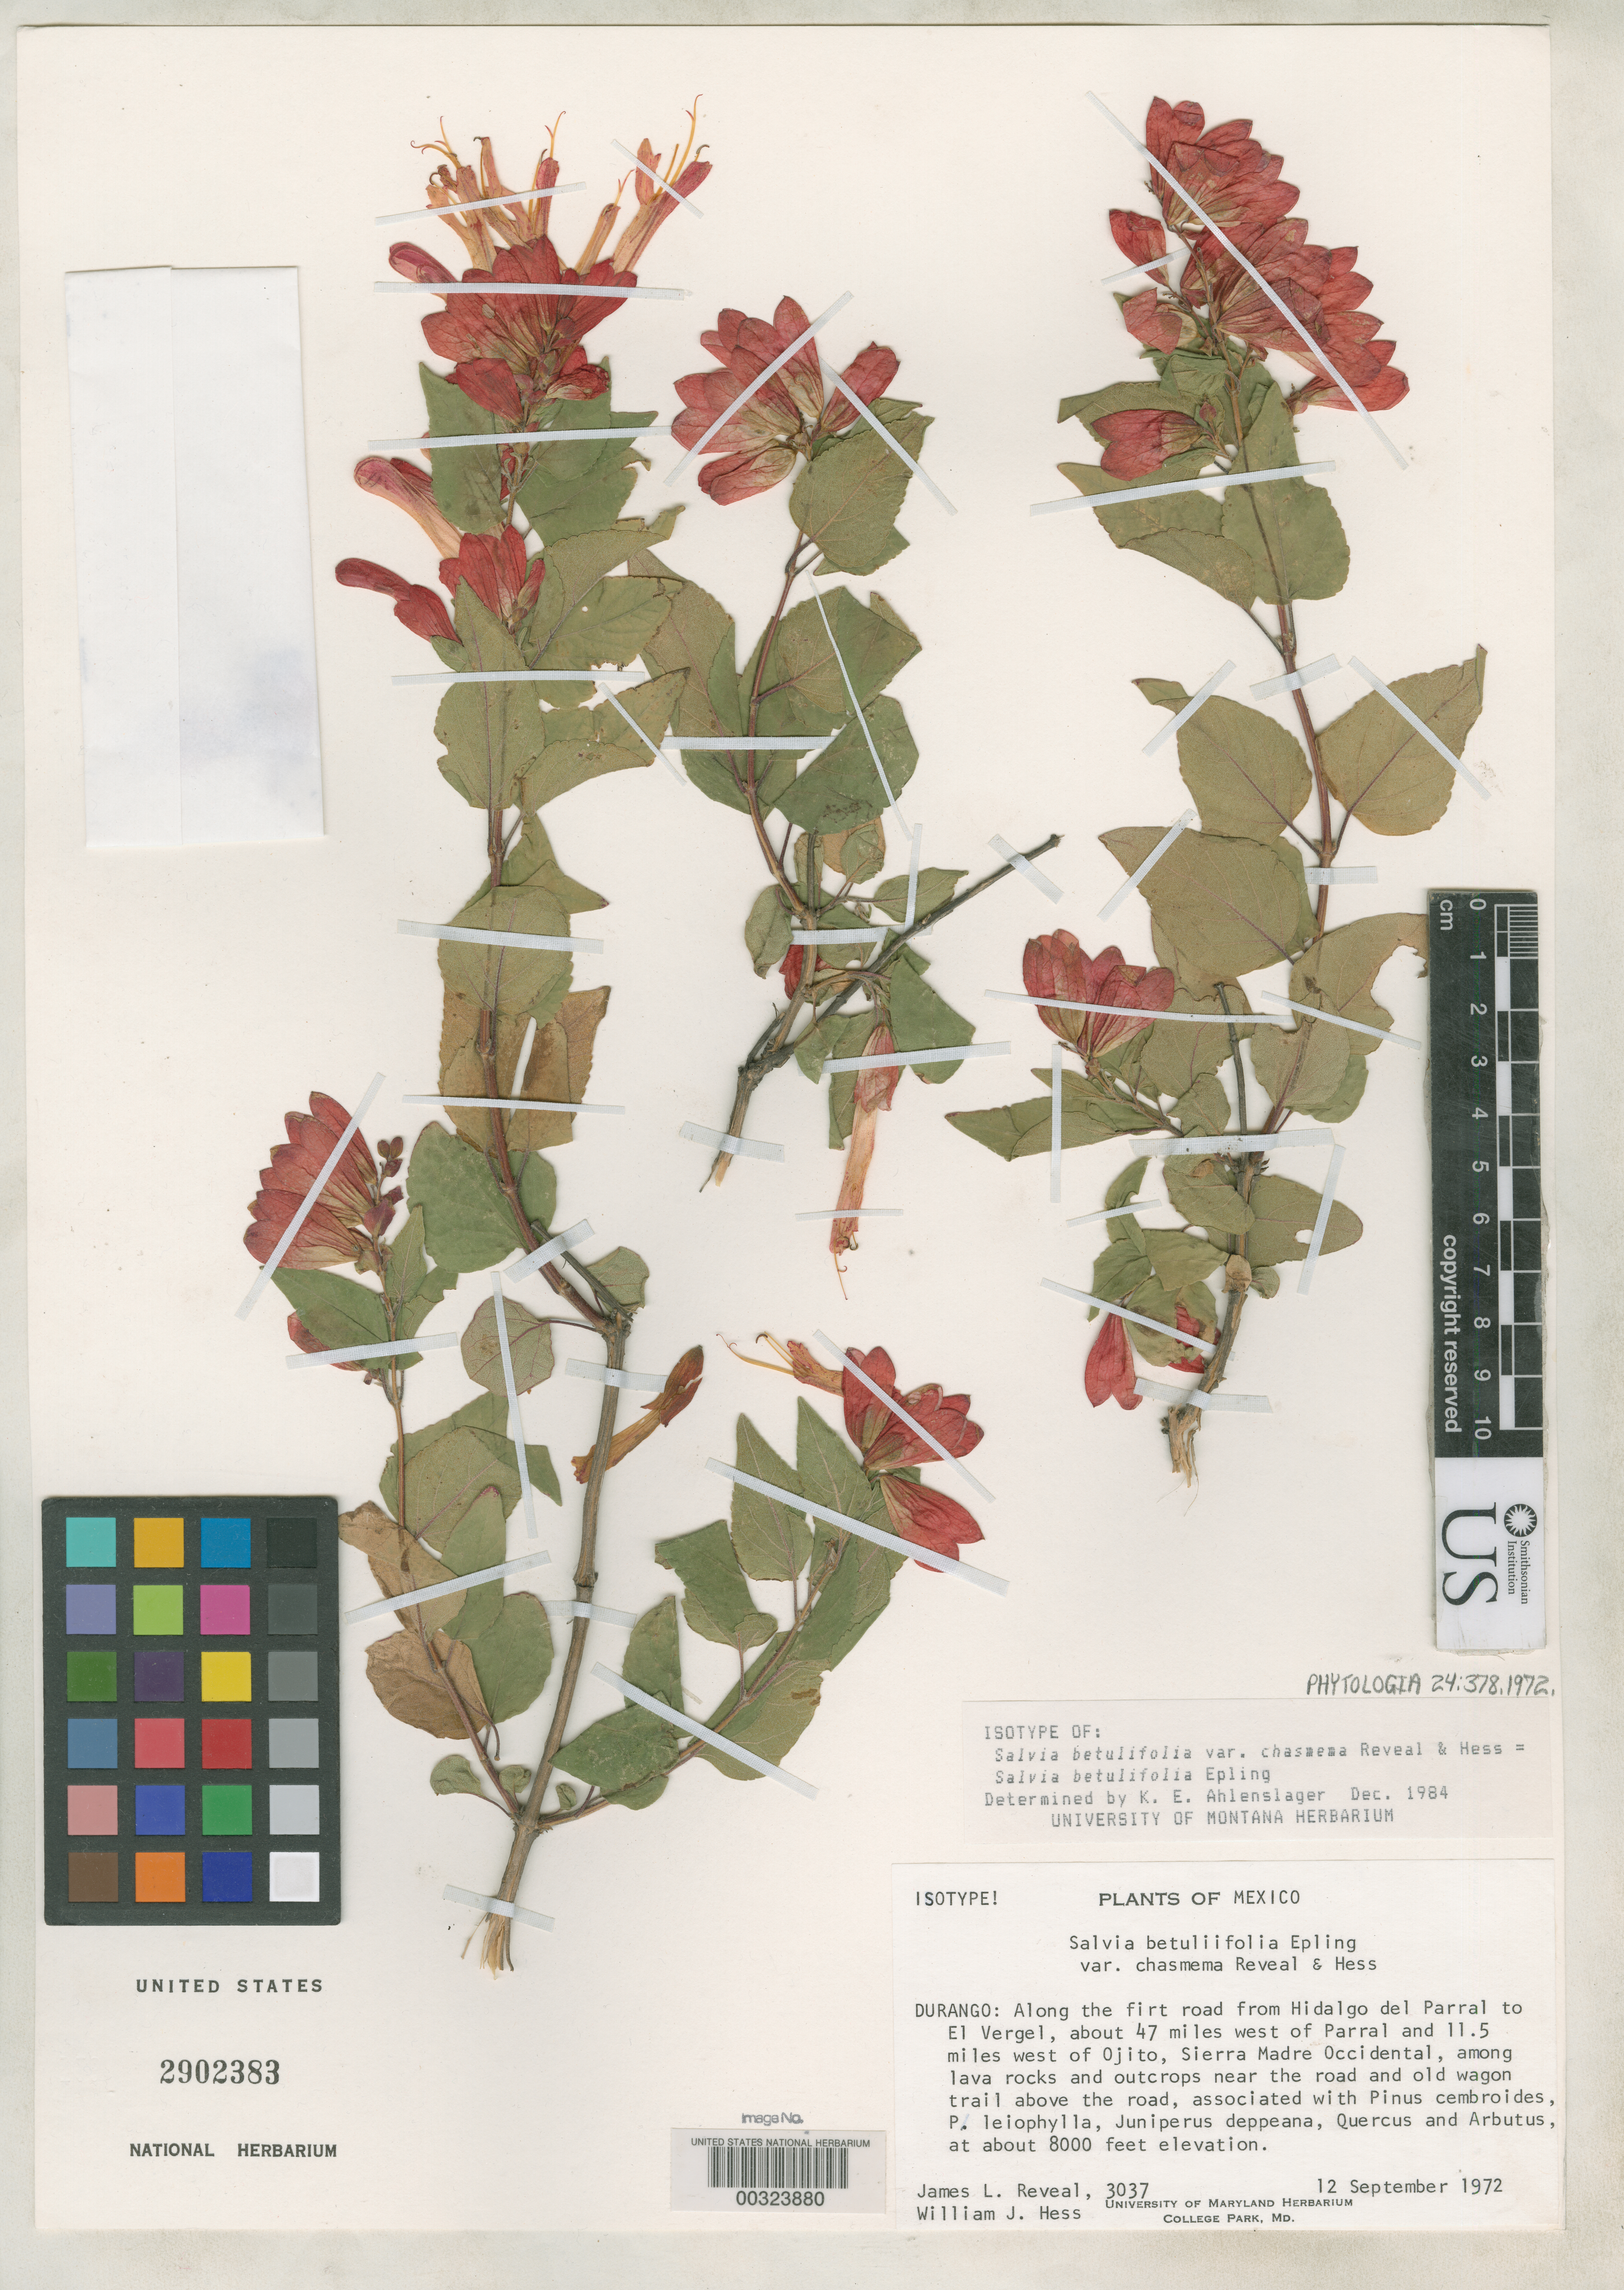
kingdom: Plantae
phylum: Tracheophyta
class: Magnoliopsida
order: Lamiales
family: Lamiaceae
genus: Salvia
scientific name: Salvia betulifolia var. chasmema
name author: Reveal & W.J. Hess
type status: Isotype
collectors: J. L. Reveal & W. Hess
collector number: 3037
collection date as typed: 12 Sep 1972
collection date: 1972-09-12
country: Mexico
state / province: Durango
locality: Along road from Hidalgo del Parral to El Vergel, W of Parral, Sierra Madre Occidental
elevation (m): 2438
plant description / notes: Specific epithet as "betuliifolia".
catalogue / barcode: US 2902383